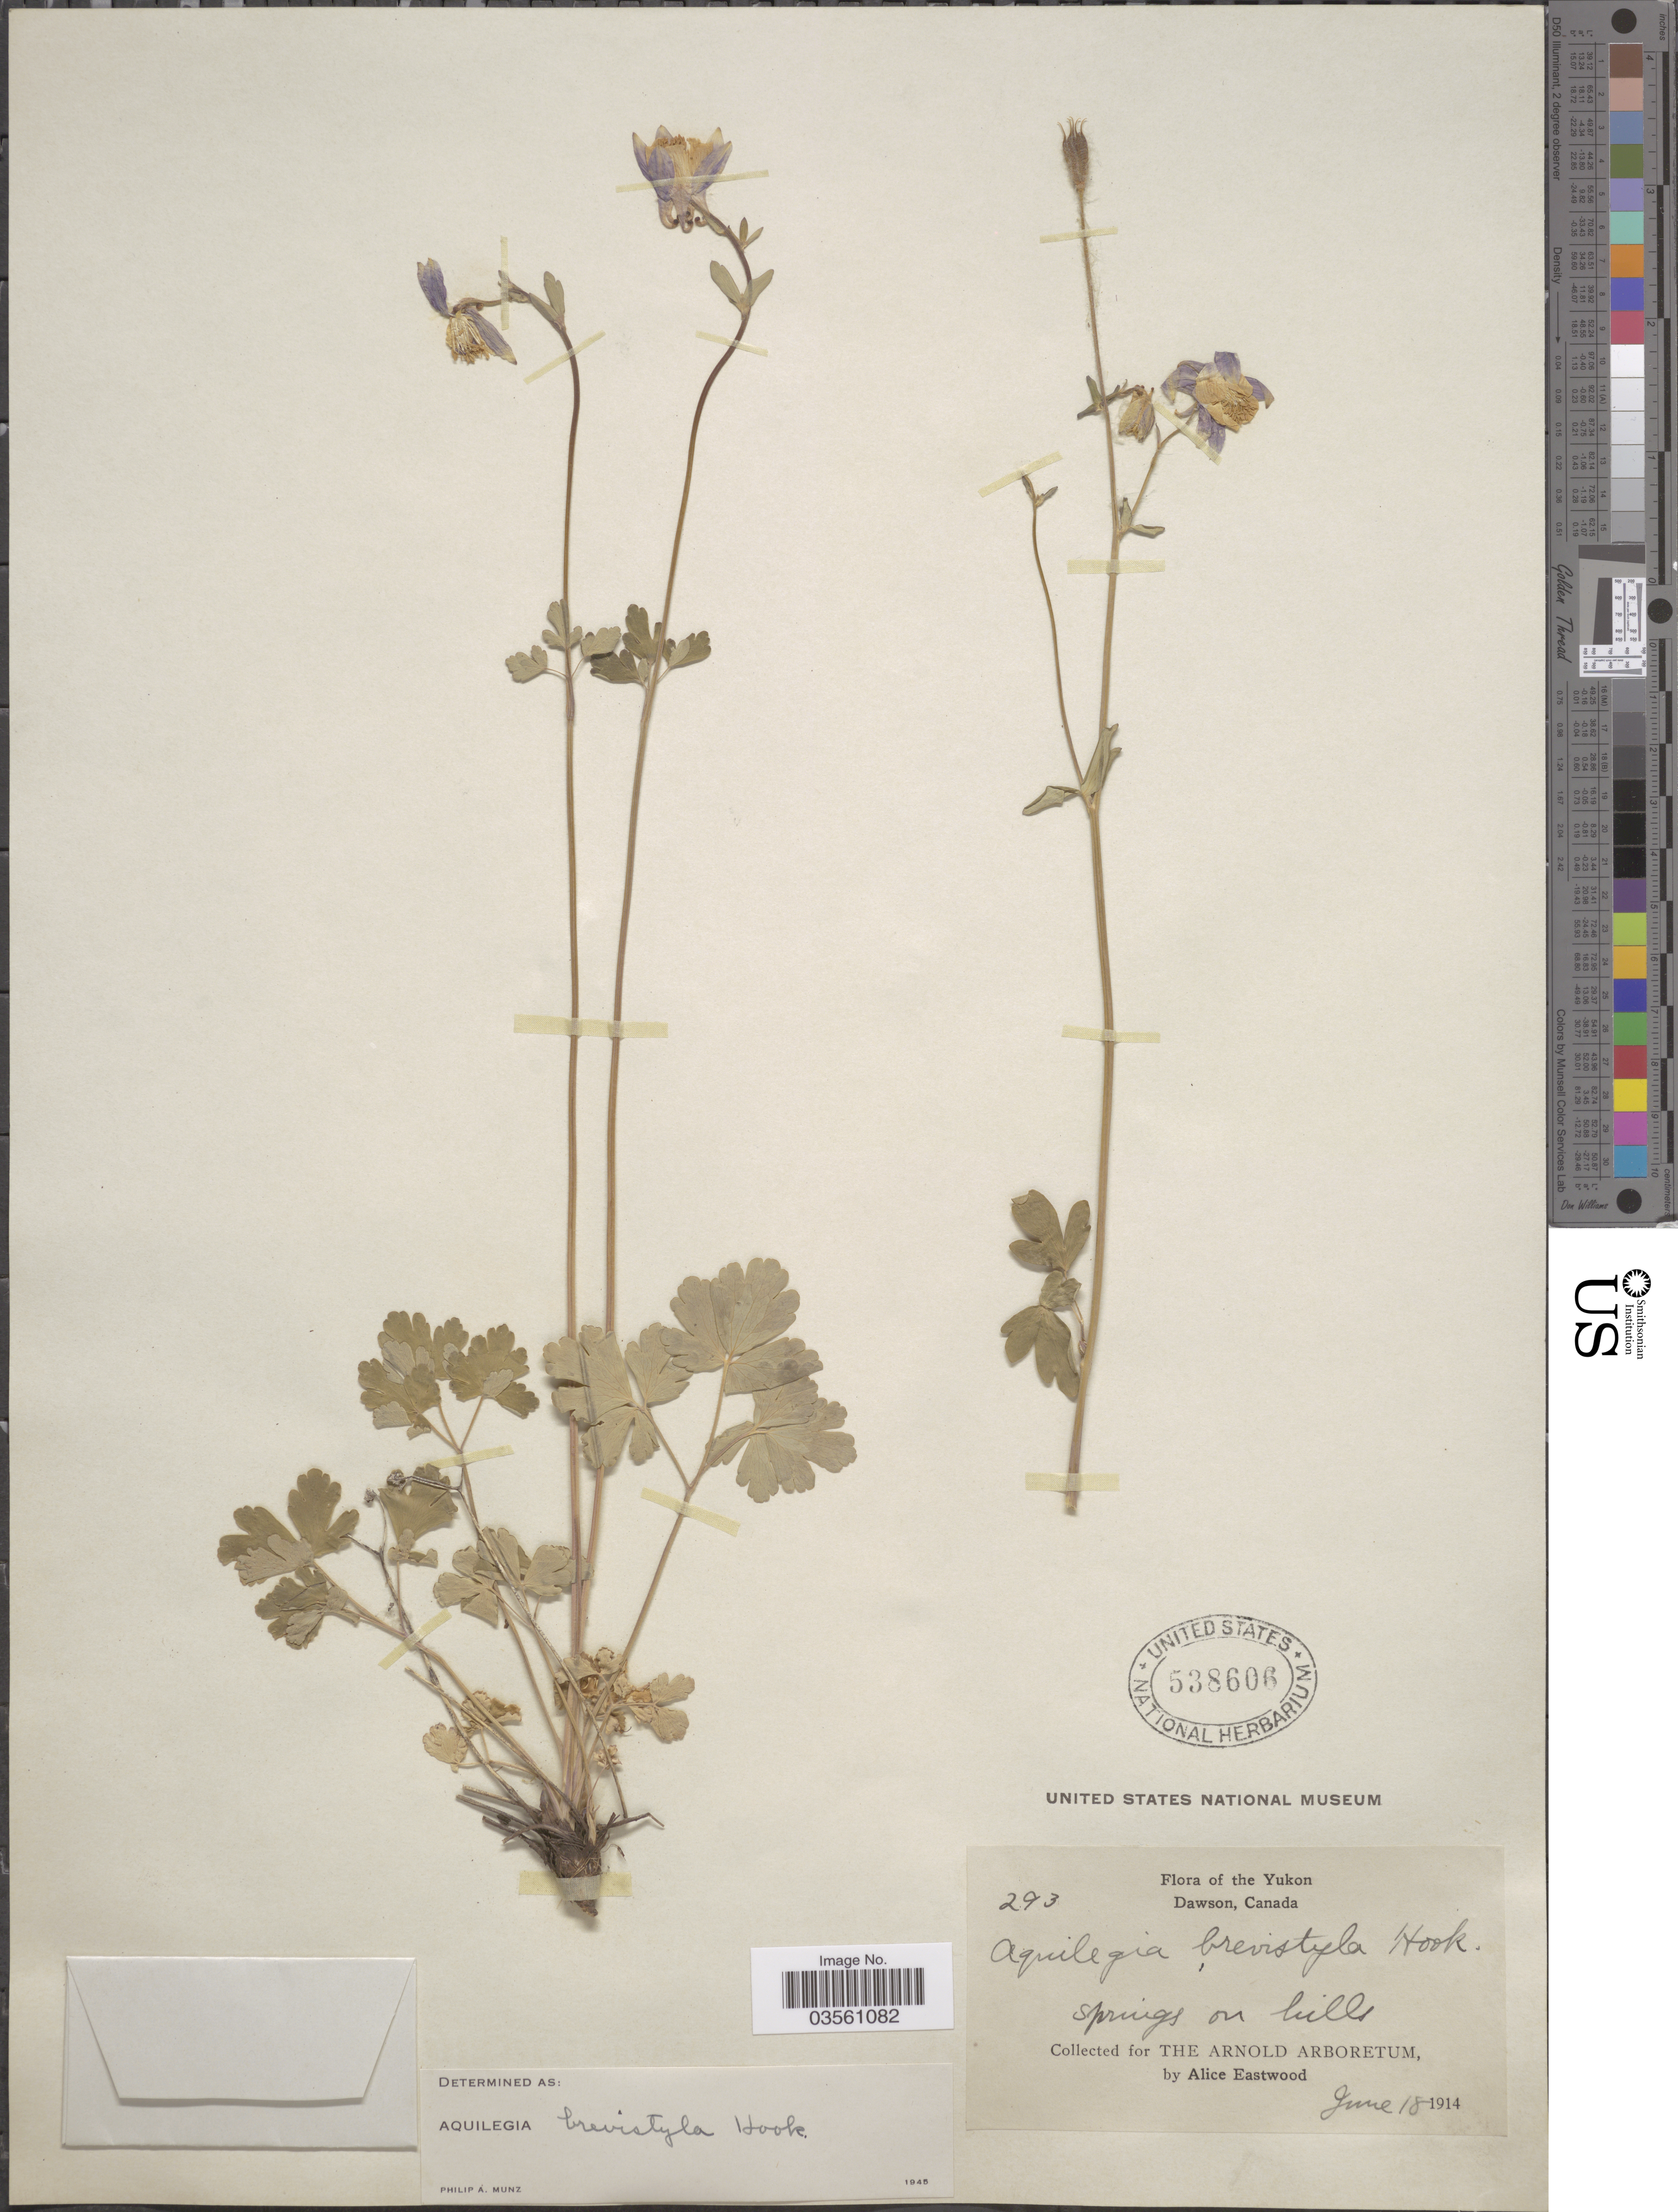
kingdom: Plantae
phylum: Tracheophyta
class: Magnoliopsida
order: Ranunculales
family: Ranunculaceae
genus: Aquilegia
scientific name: Aquilegia brevistyla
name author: Hook.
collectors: A. Eastwood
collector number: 293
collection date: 1914-06-18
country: Canada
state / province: Yukon Territory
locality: Yukon. Dawson. Springs on hills.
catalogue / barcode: US 538606